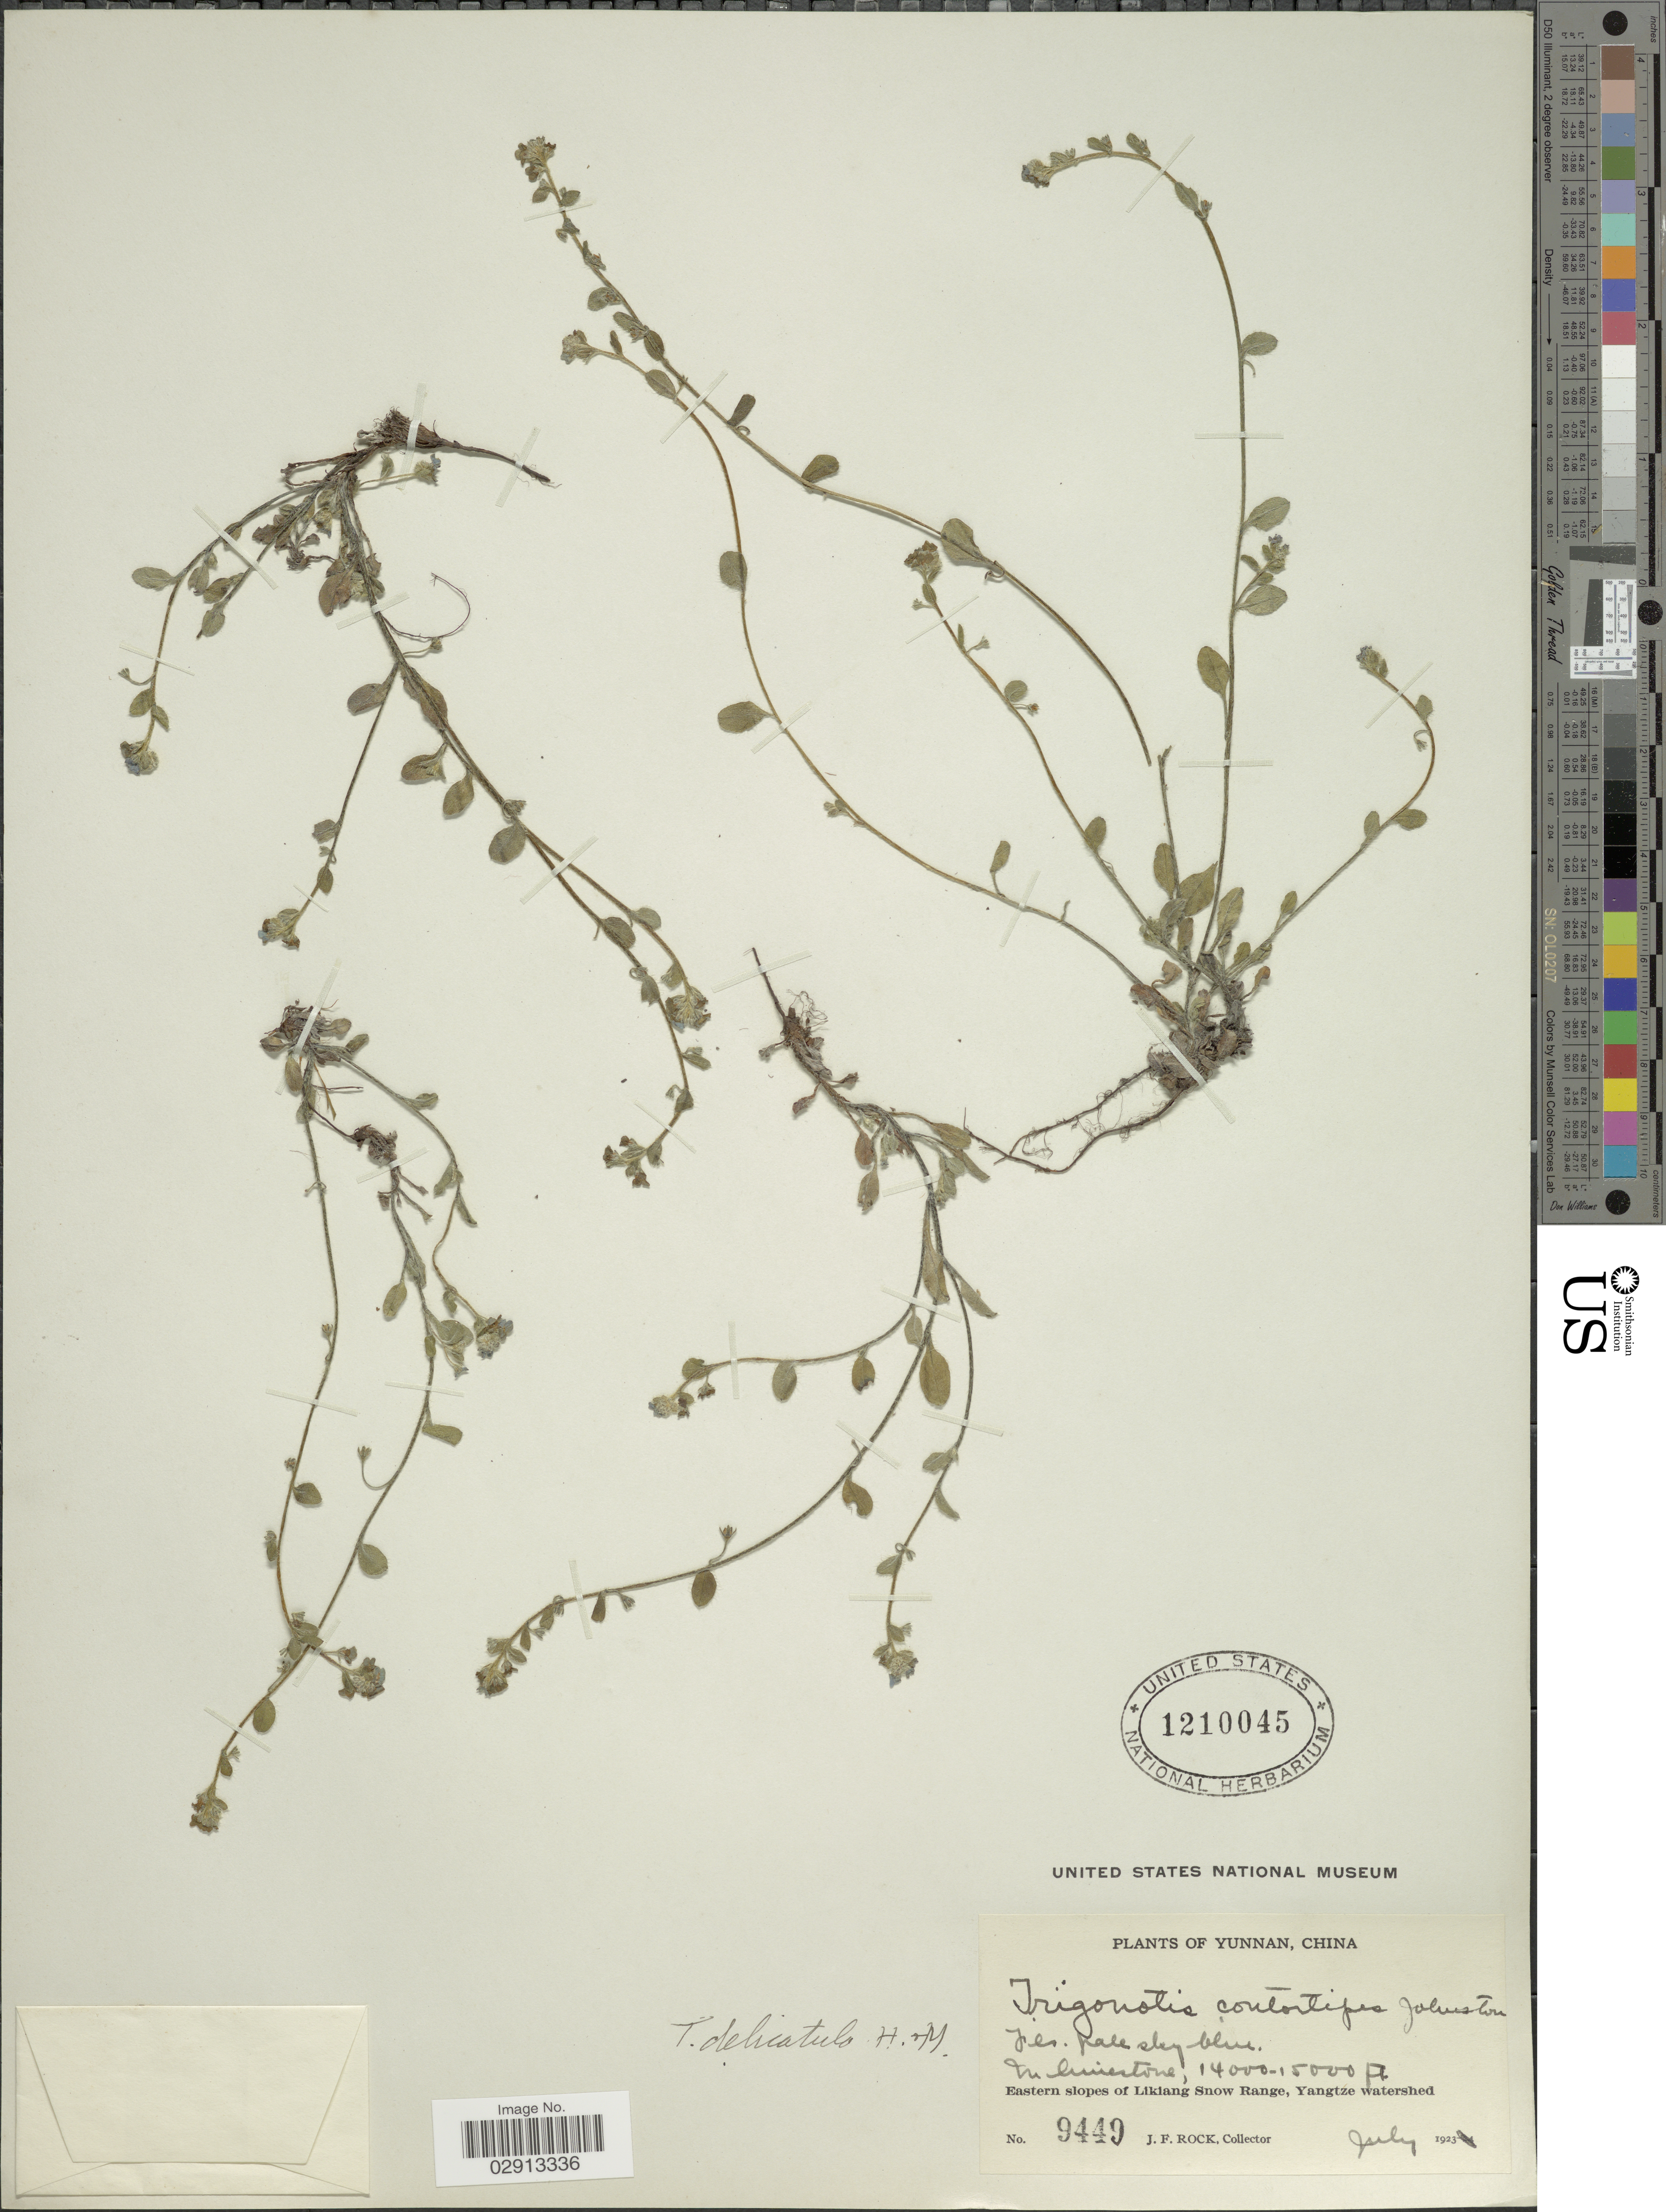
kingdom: Plantae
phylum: Tracheophyta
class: Magnoliopsida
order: Boraginales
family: Boraginaceae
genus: Trigonotis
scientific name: Trigonotis delicatula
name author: Hand.-Mazz.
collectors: J. Rock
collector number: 9449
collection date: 1923-07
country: China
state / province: Yunnan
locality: Eastern slopes of Likian Snow Range, Yangtze watershed.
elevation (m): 4267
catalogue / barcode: US 1210045